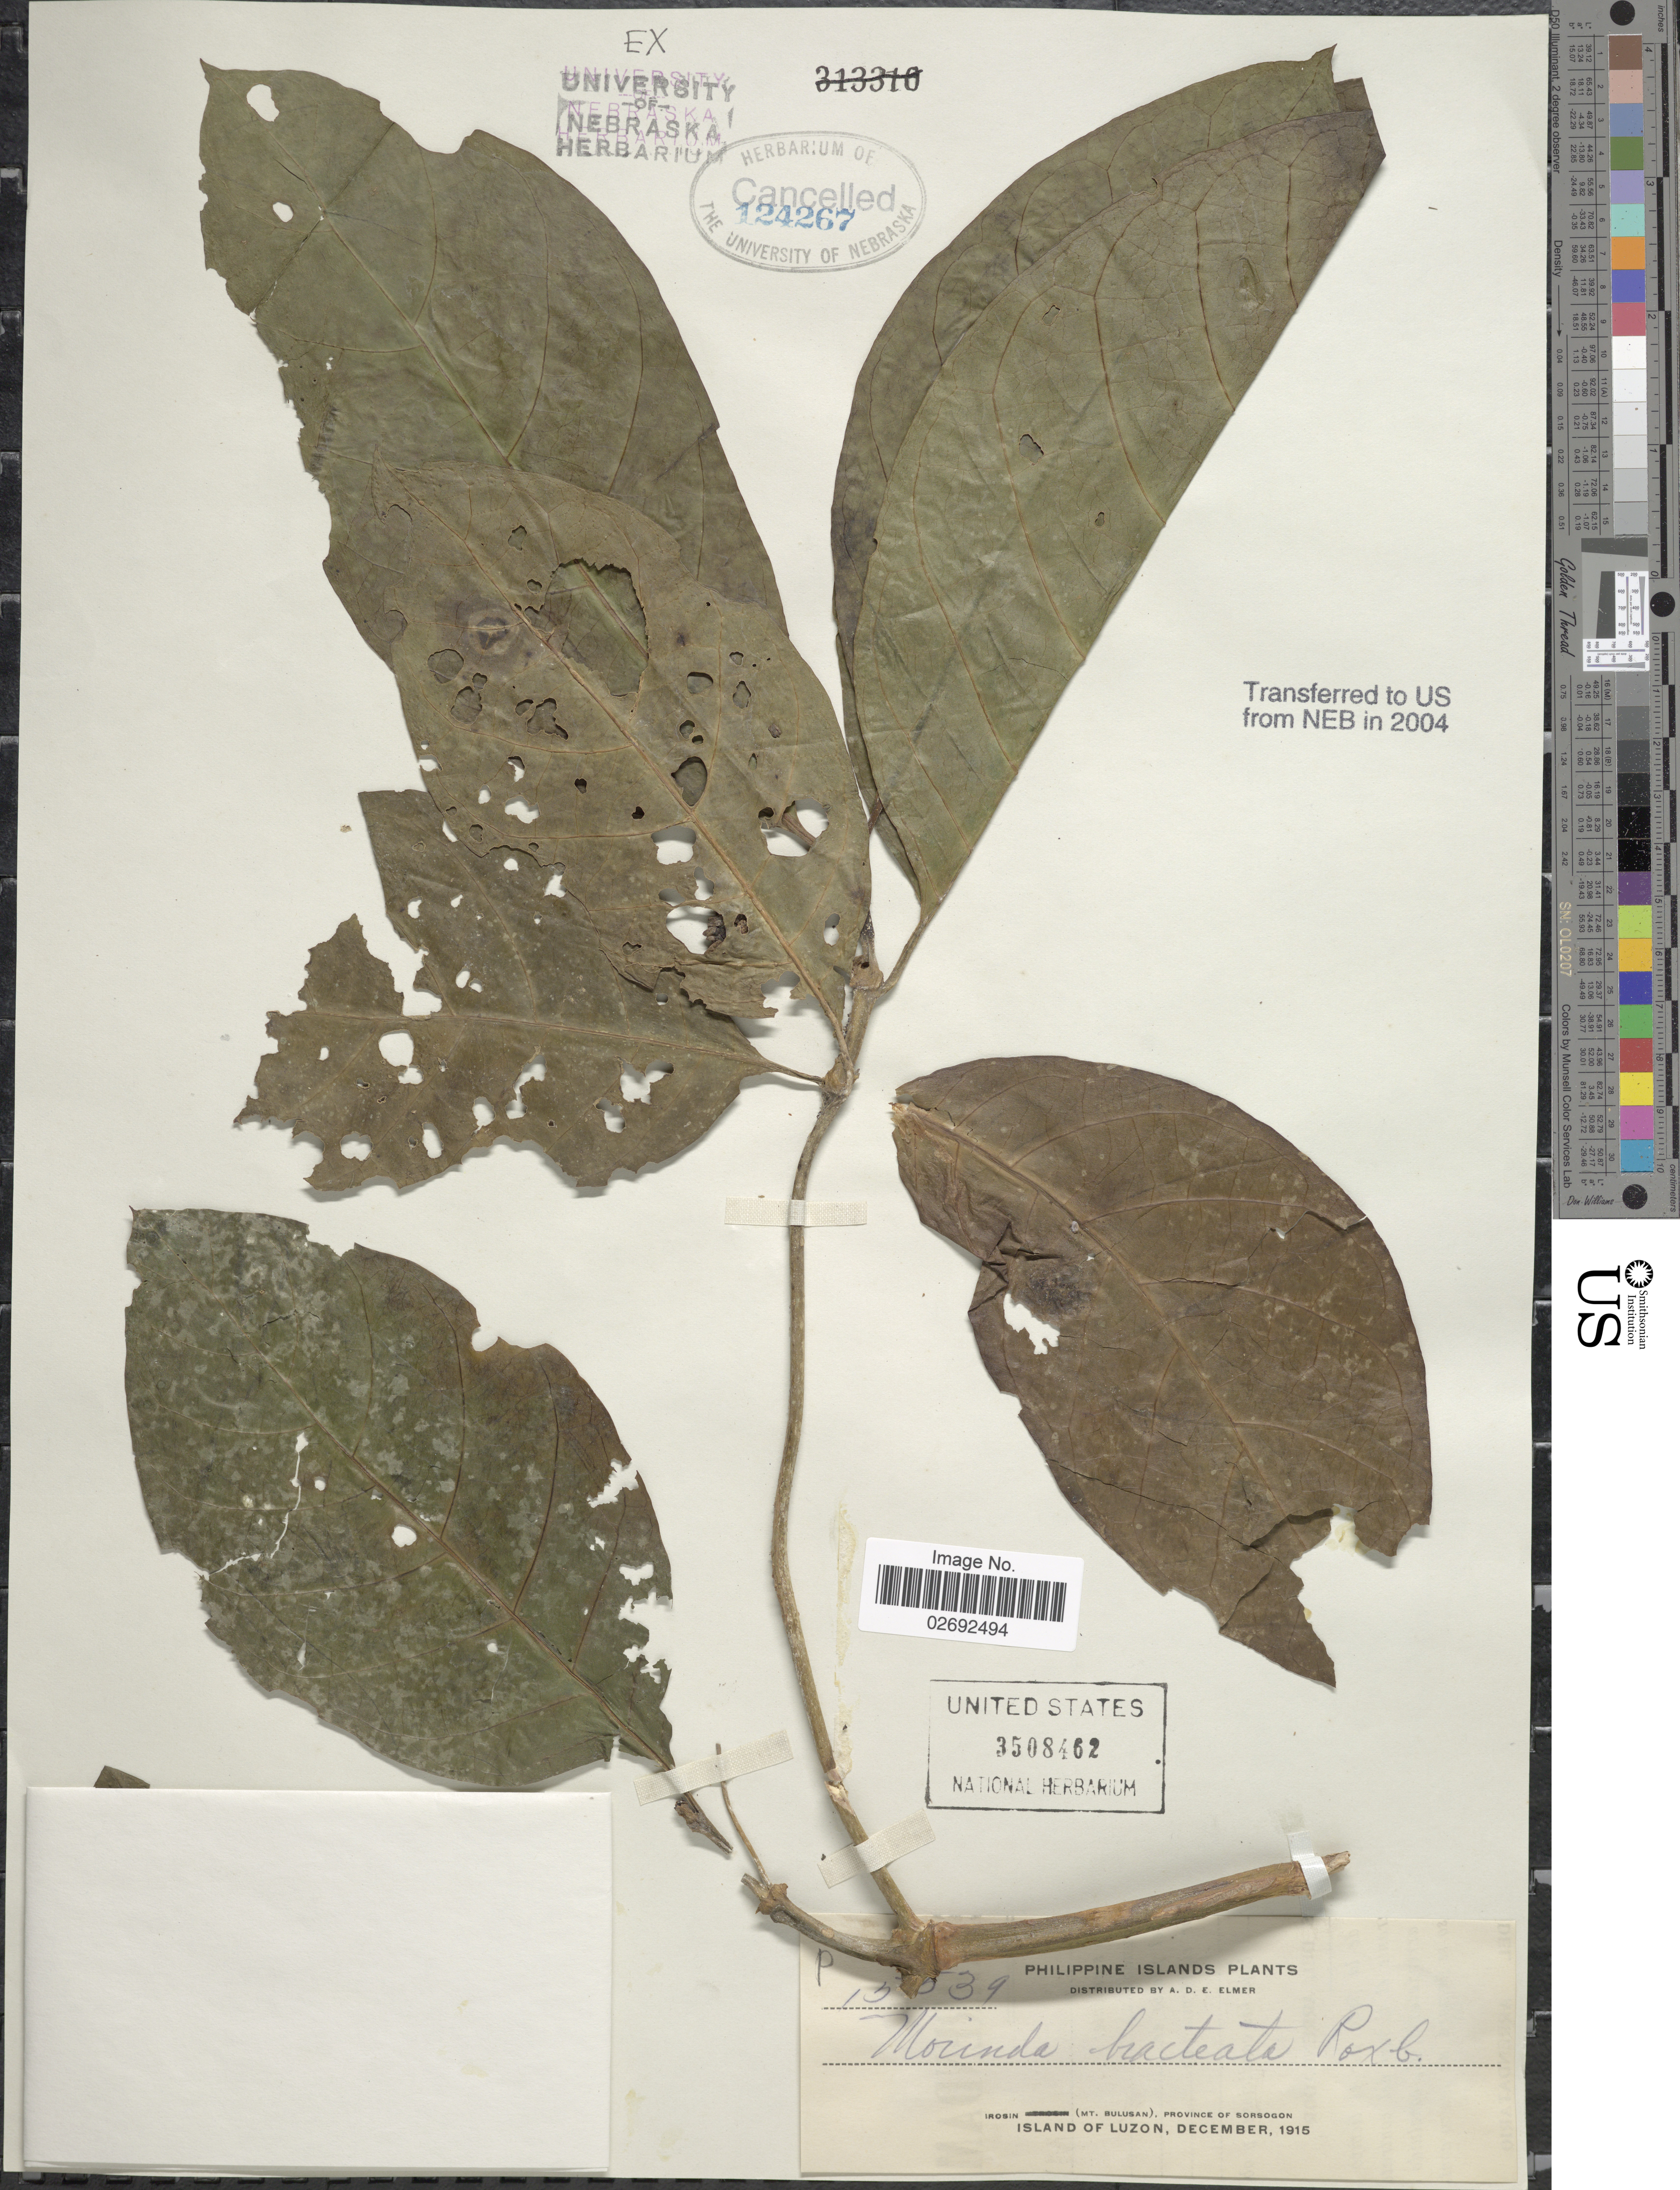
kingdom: Plantae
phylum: Tracheophyta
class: Magnoliopsida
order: Gentianales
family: Rubiaceae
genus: Morinda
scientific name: Morinda bracteata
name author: Roxb.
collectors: A. D. E. Elmer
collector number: P13539*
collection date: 1915-12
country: Philippines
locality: Irosin (Mt. Bulusan). Province of Sorsogon. Island of Luzon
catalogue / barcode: US 3508462